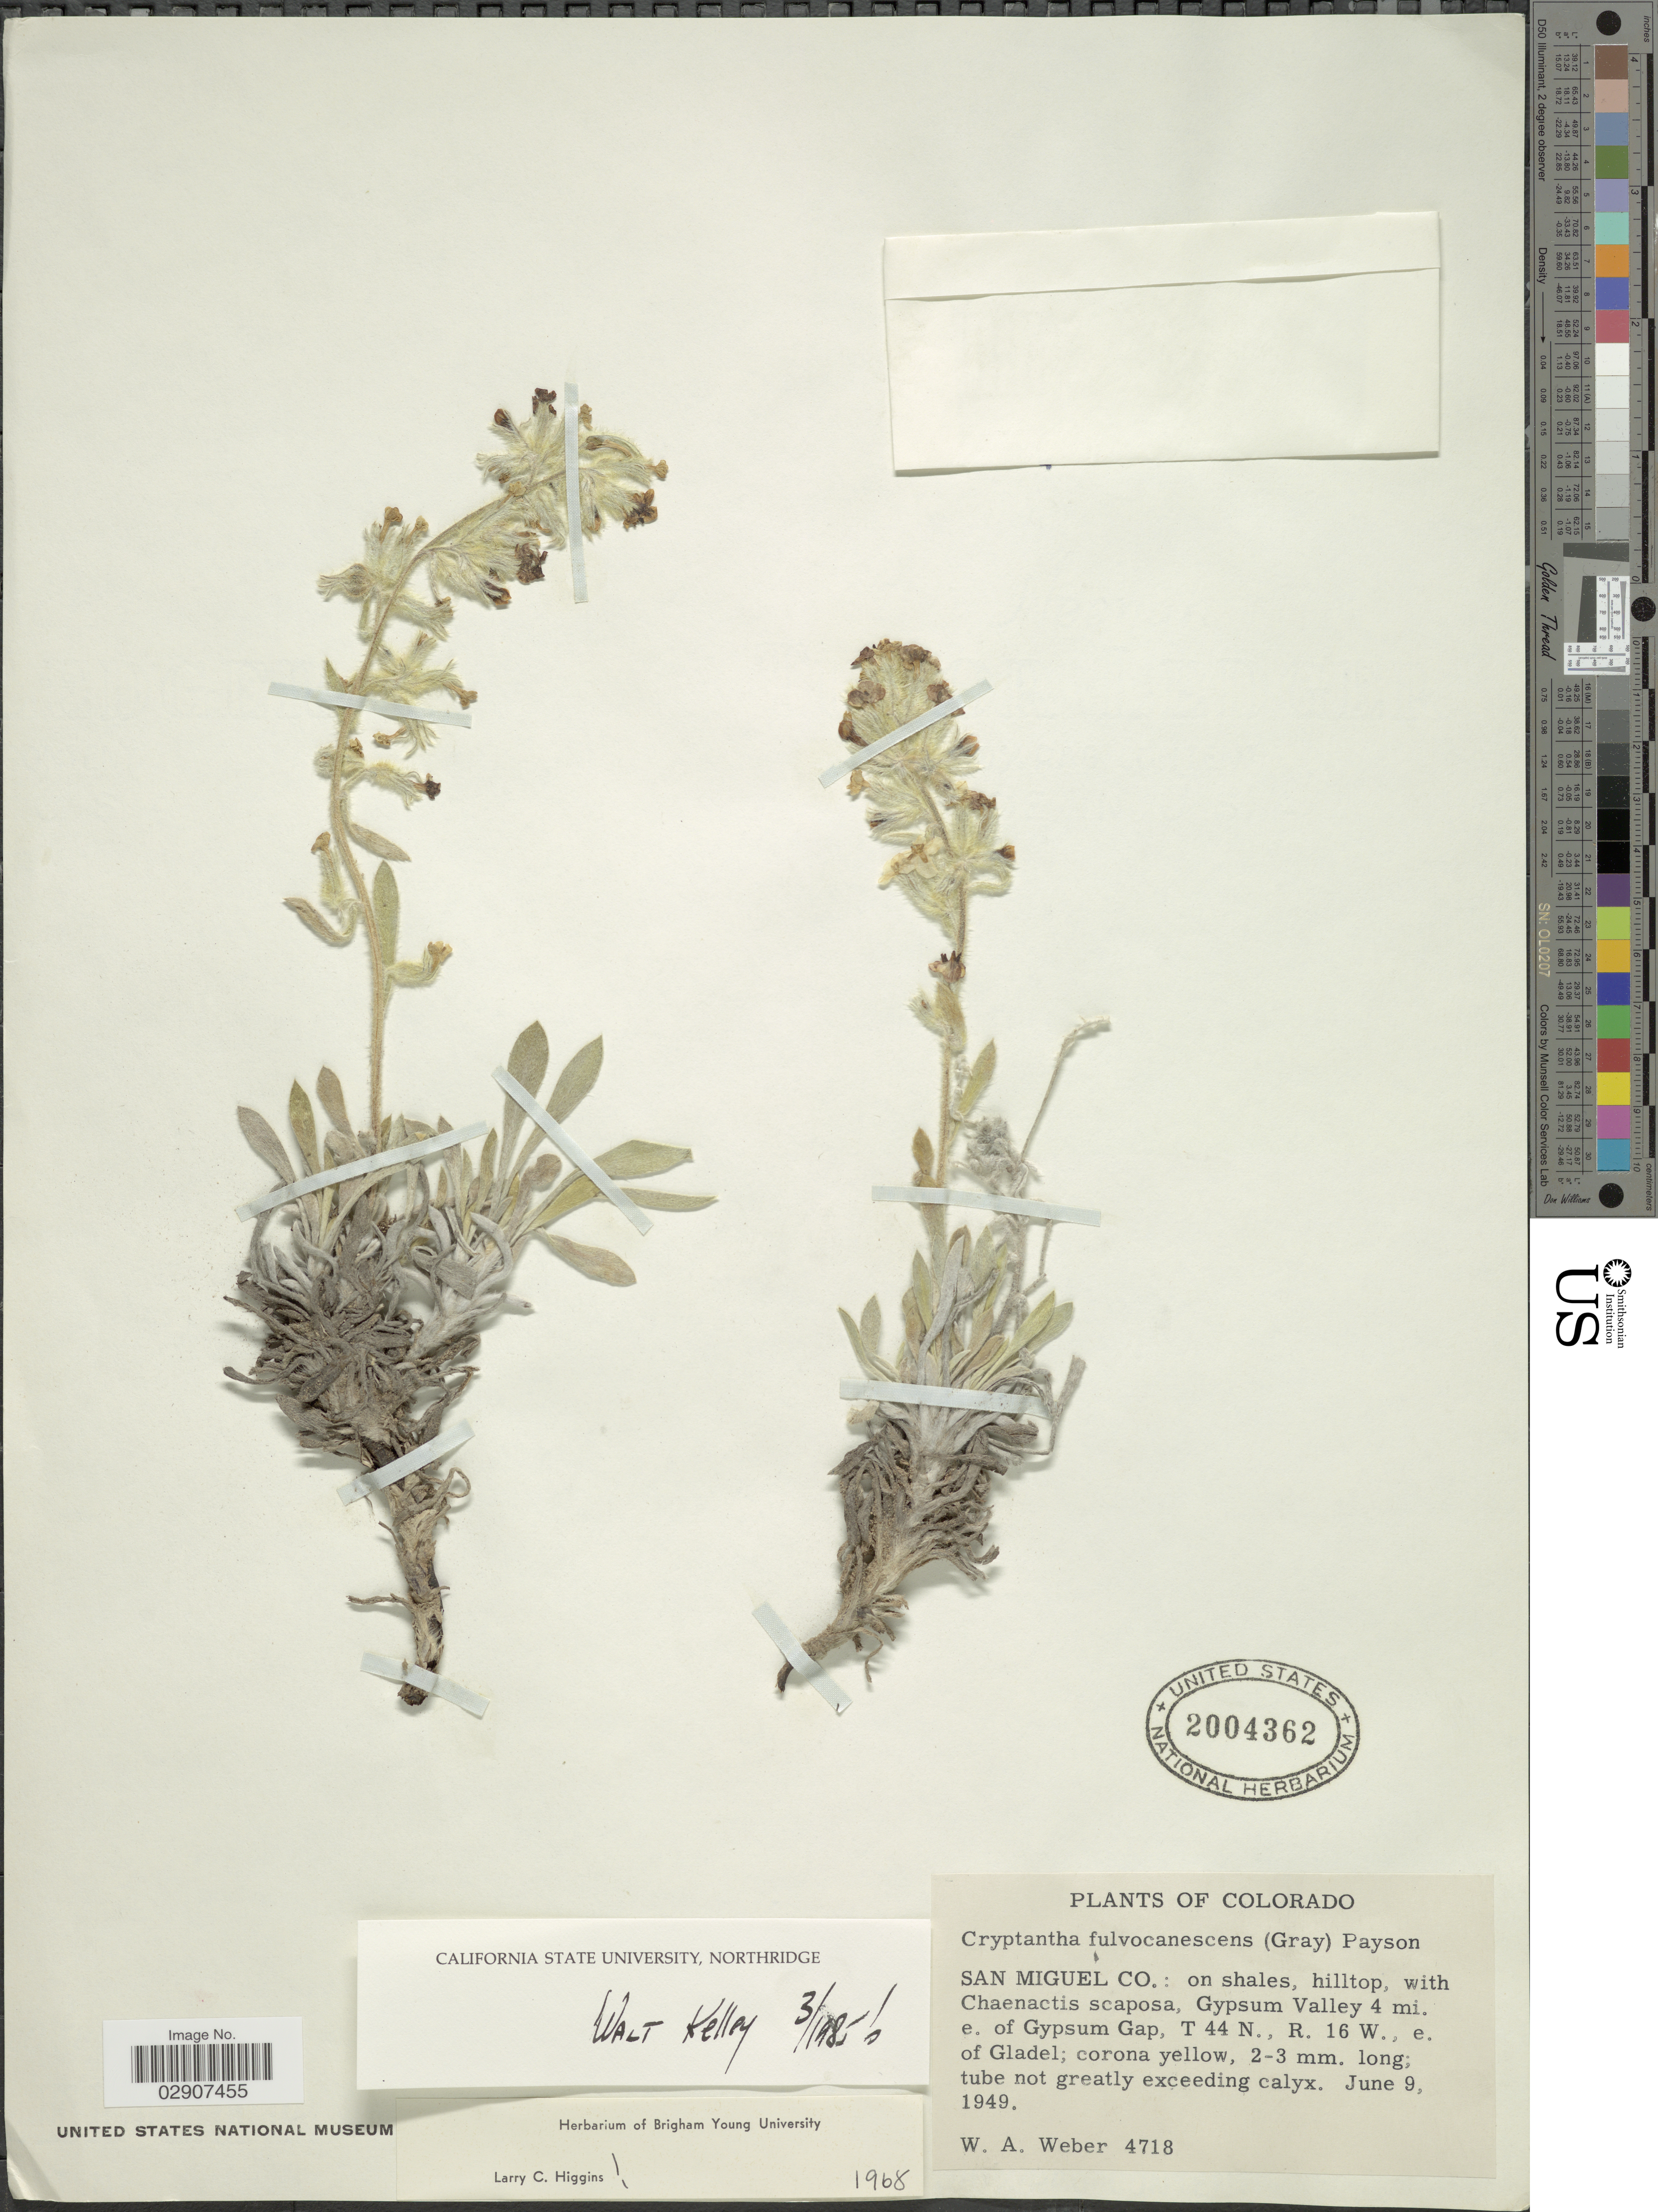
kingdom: Plantae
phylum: Tracheophyta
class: Magnoliopsida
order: Boraginales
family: Boraginaceae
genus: Cryptantha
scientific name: Cryptantha fulvocanescens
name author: (S. Watson) Payson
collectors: W. A. Weber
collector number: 4718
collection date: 1949-06-09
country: United States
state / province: Colorado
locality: San Miguel Co.: on shales, hilltop, with Chaenactis scaposa,Gypsum Valley 4 mi. e. of Gypsum Gap, T 44 N., R. 16 W. e. of Gladel.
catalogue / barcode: US 2004362